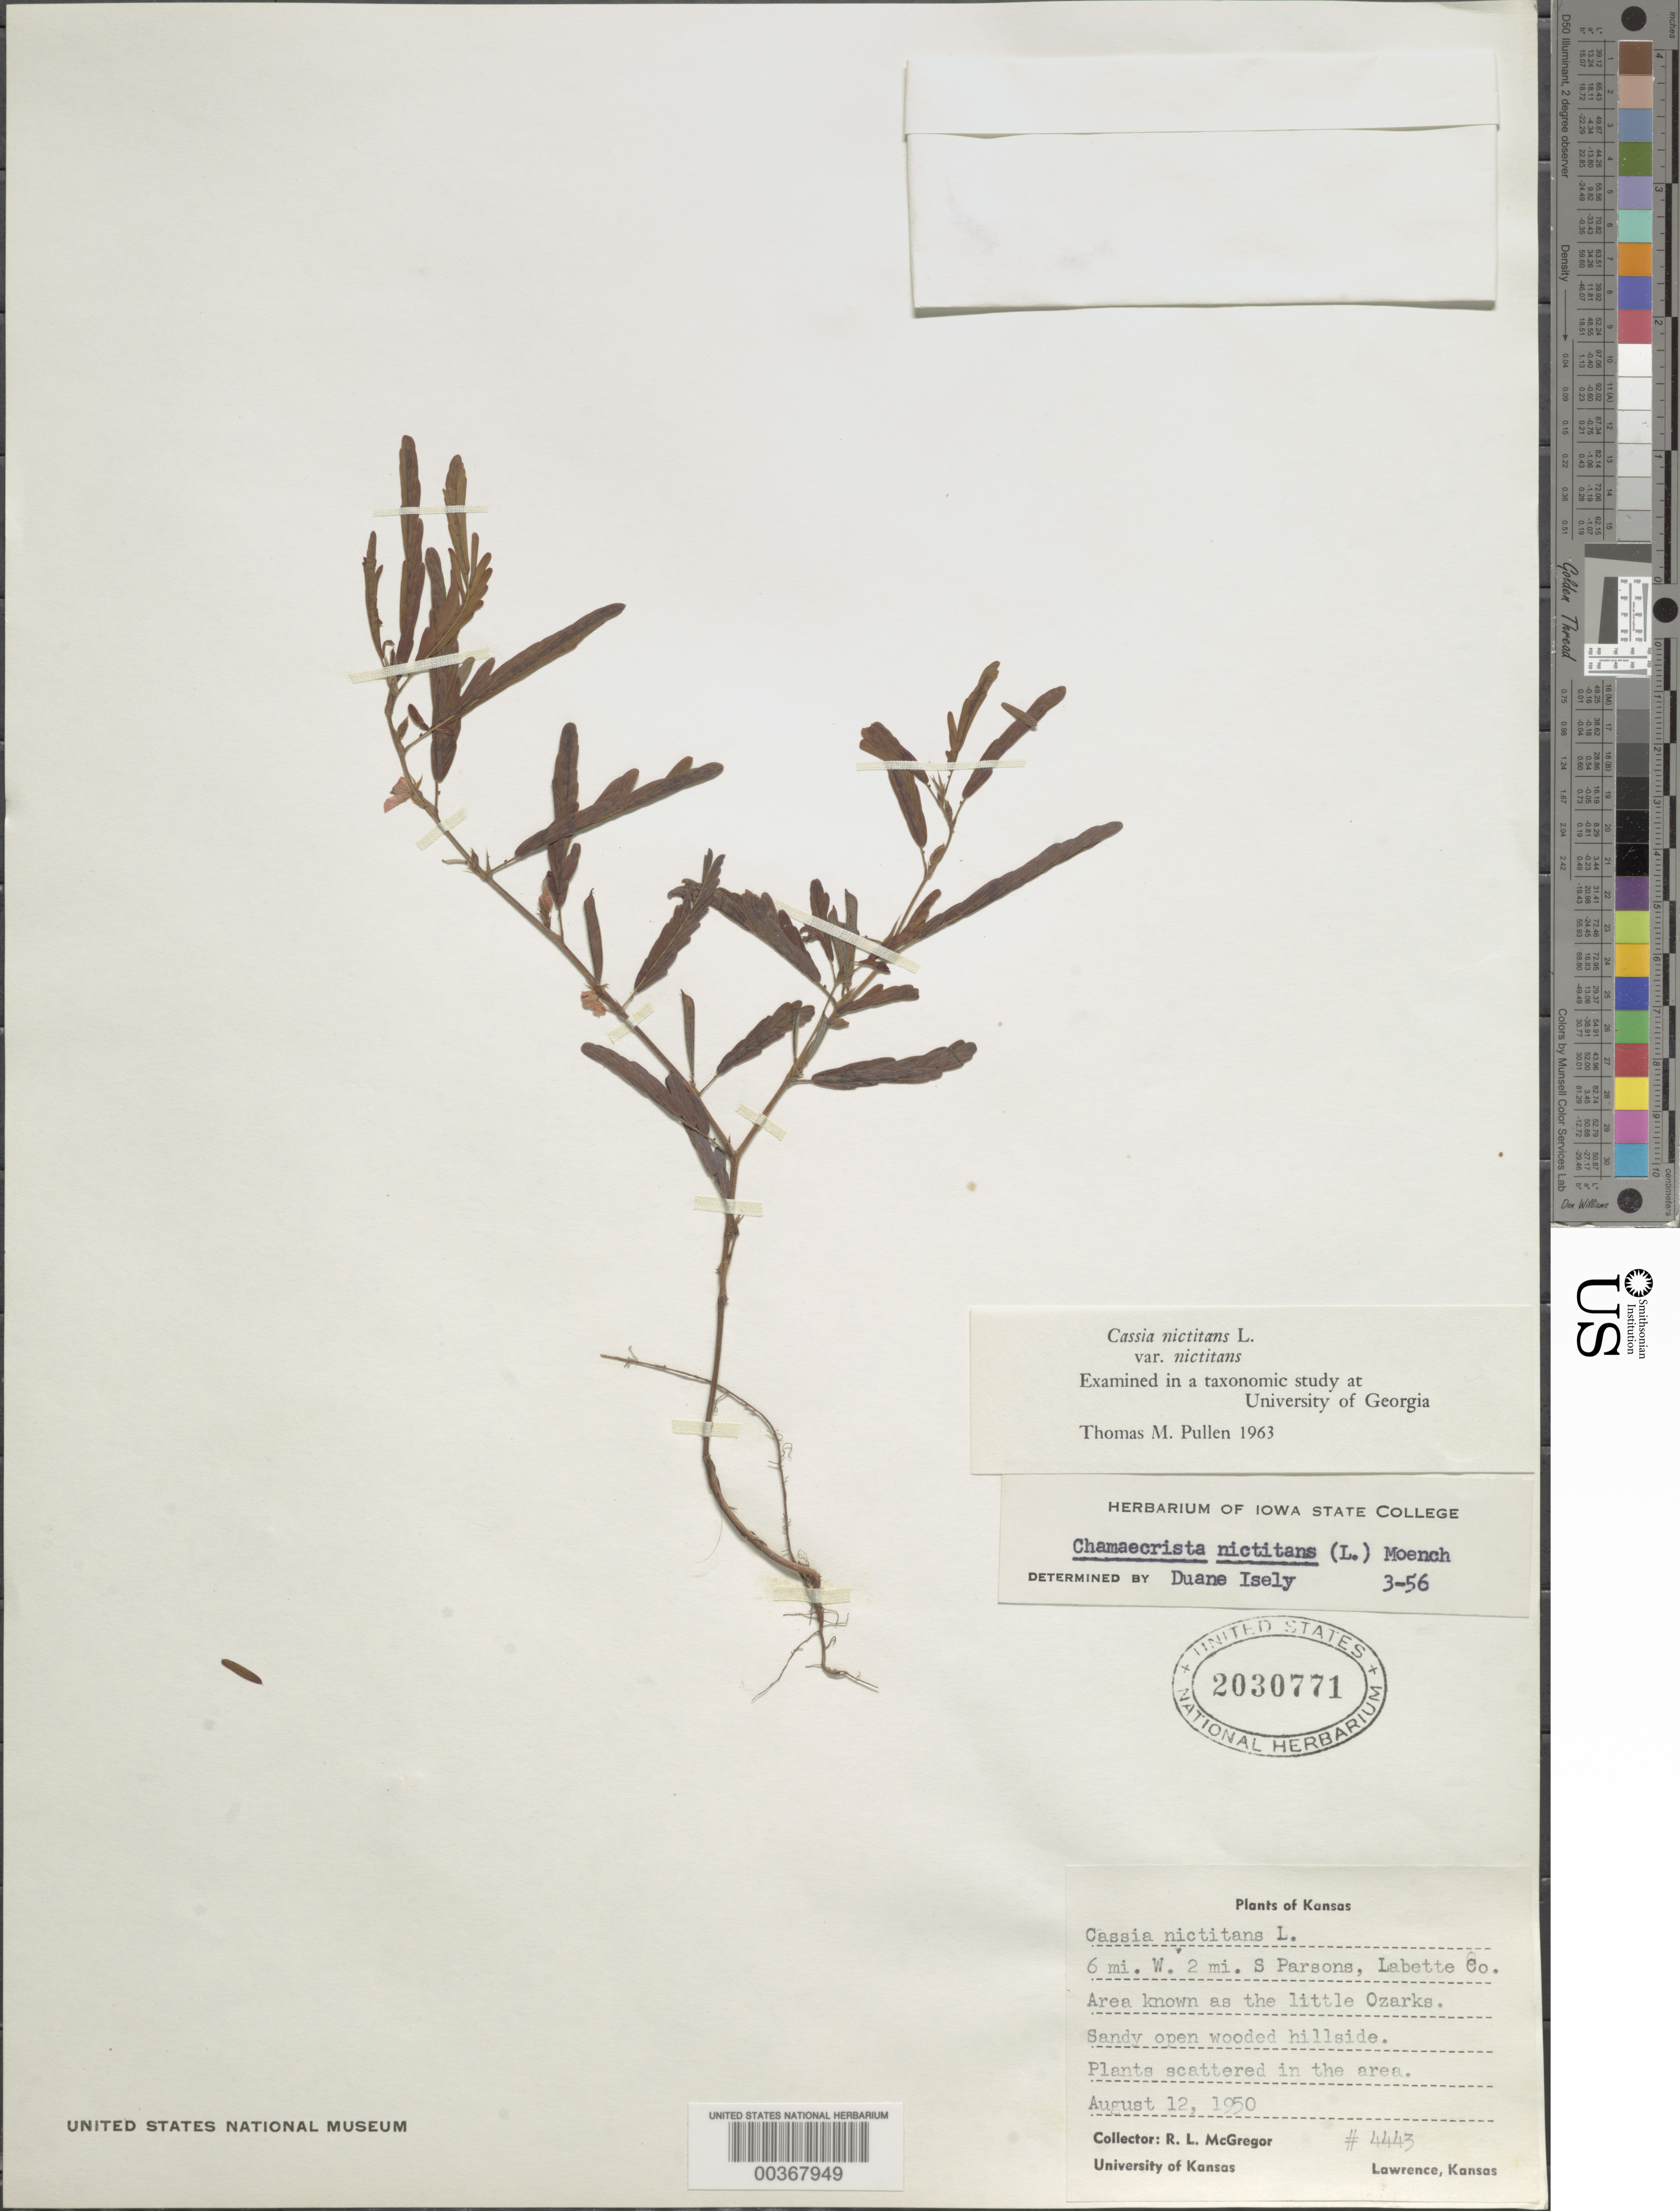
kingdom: Plantae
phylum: Tracheophyta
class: Magnoliopsida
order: Fabales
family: Fabaceae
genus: Chamaecrista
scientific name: Chamaecrista nictitans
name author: (L.) Moench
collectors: R. L. McGregor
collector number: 4443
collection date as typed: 12 Aug 1950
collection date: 1950-08-12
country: United States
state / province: Kansas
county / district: Labette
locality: Area known as little ozarks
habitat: Sandy open wooded hillside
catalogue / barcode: US 2030771